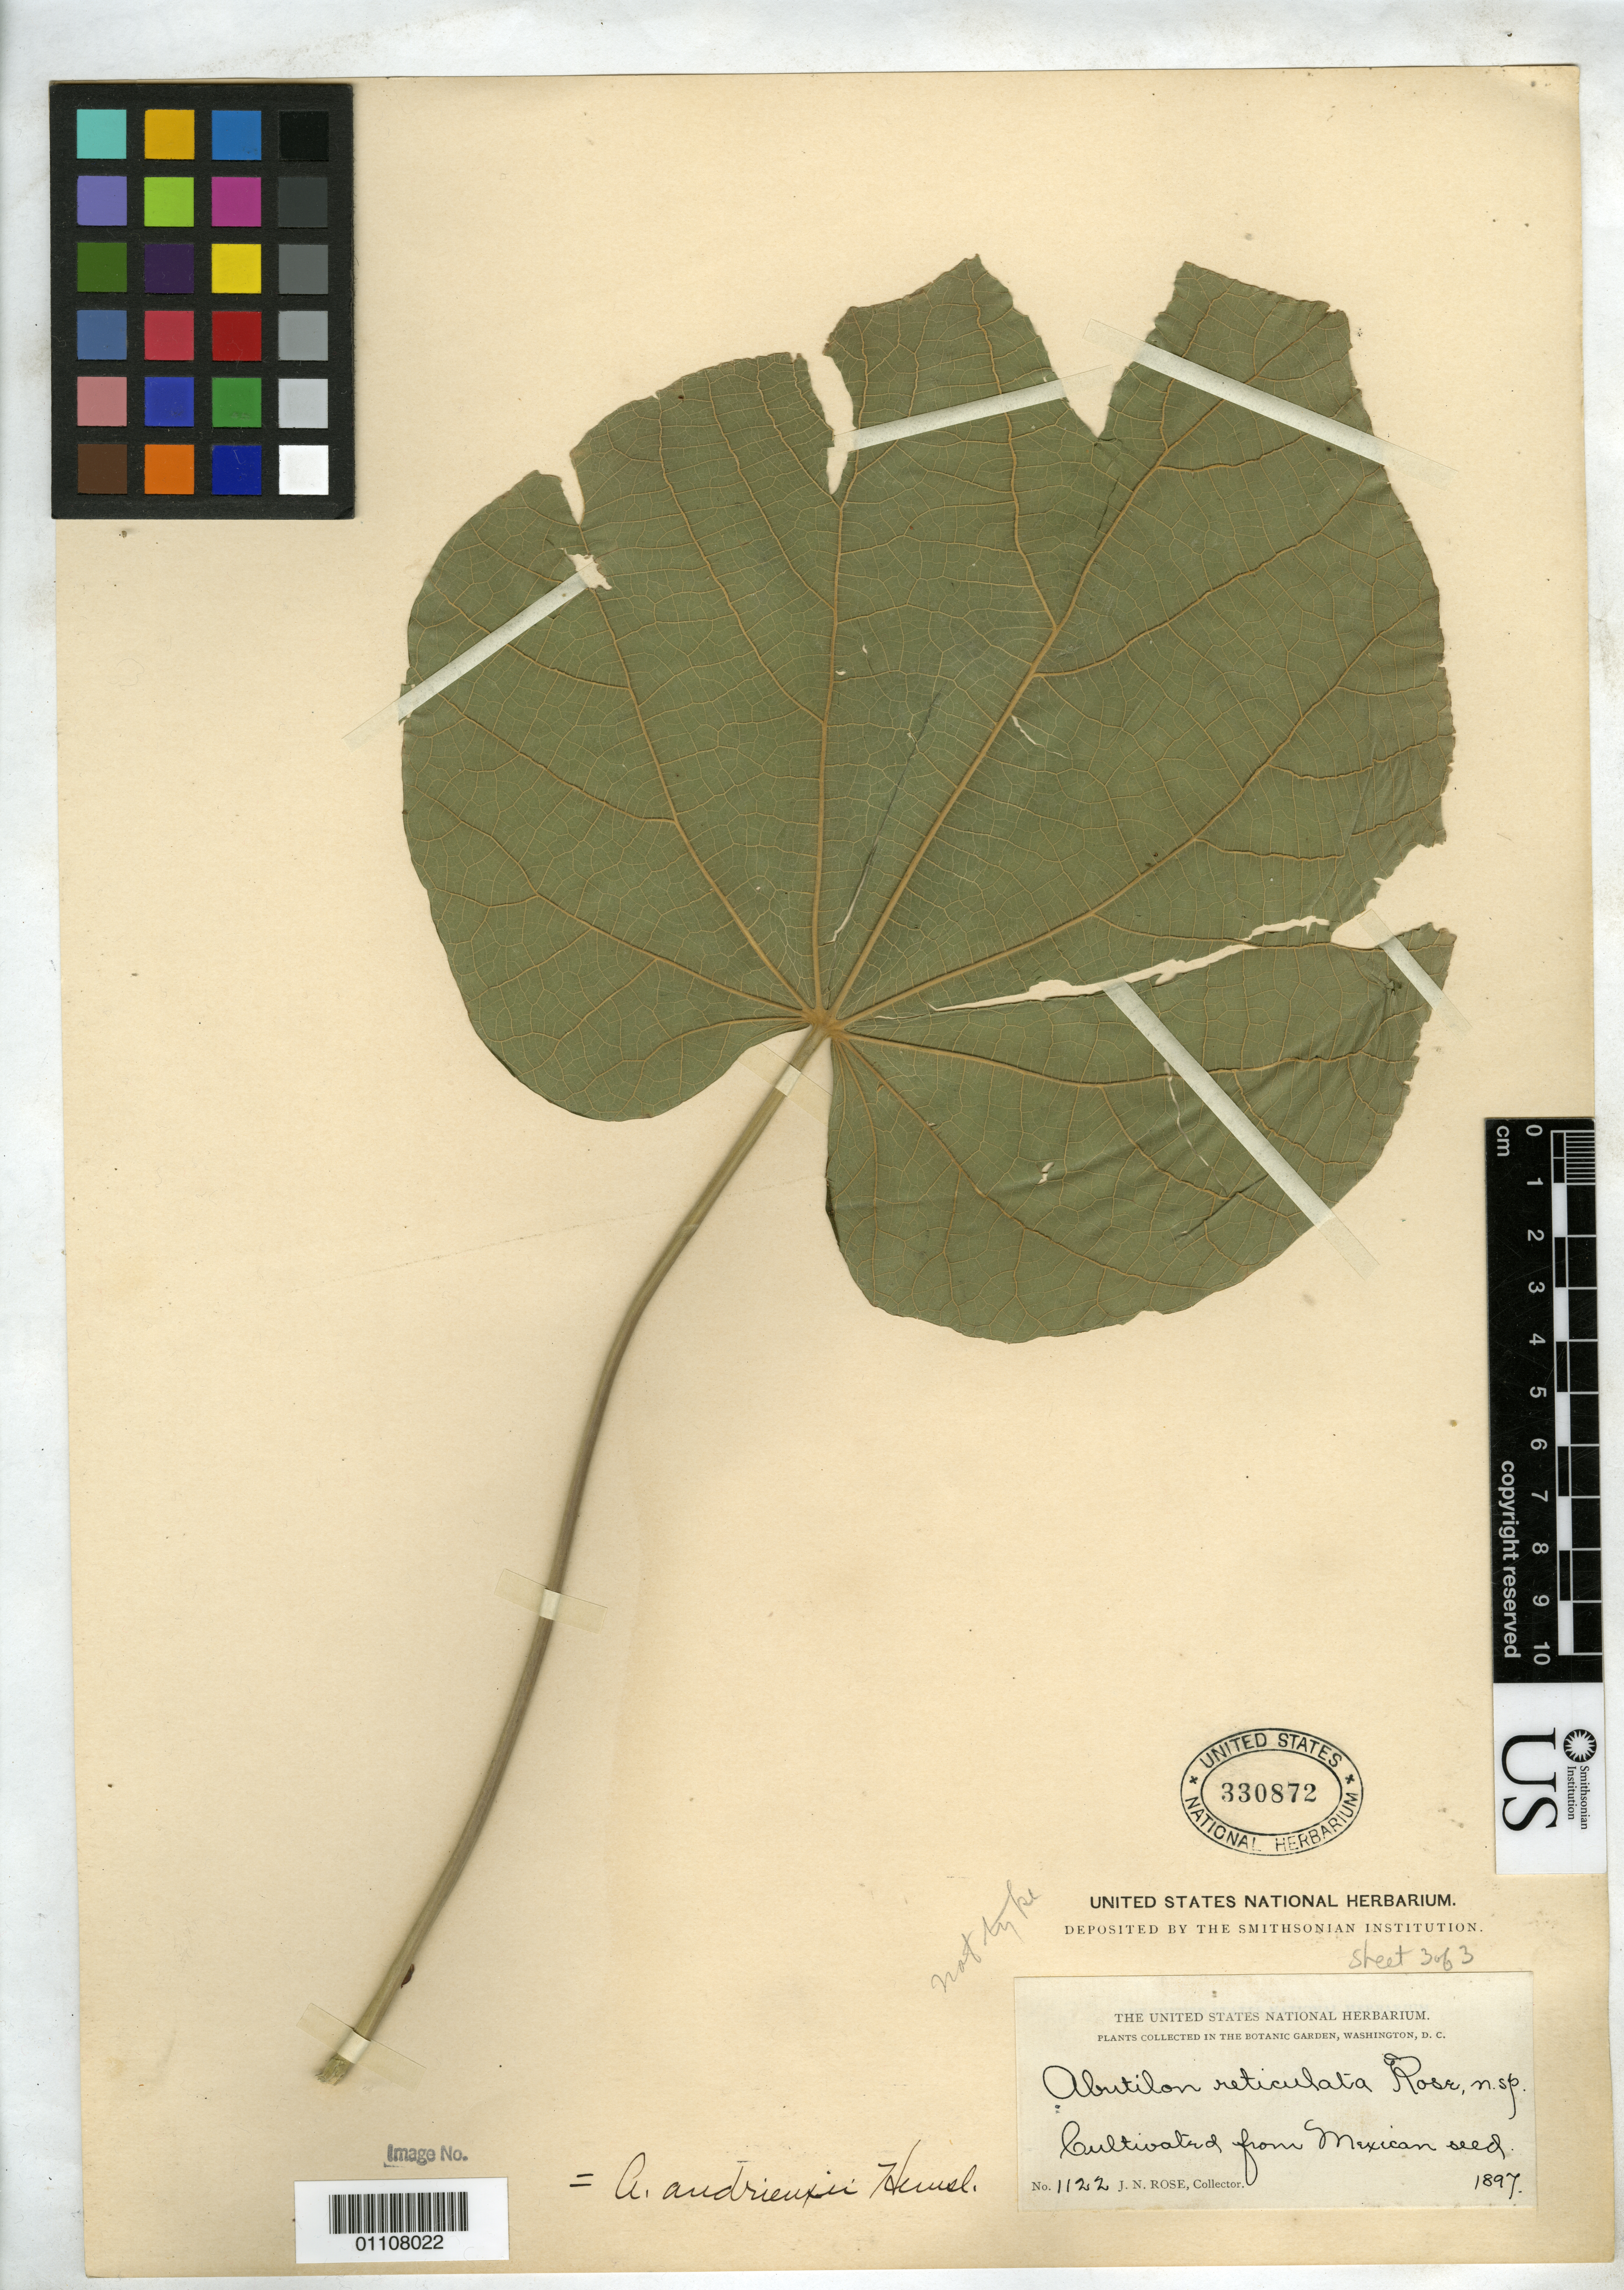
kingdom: Plantae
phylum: Tracheophyta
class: Magnoliopsida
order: Malvales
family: Malvaceae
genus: Abutilon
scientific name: Abutilon reticulatum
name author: Rose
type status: Syntype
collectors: J. N. Rose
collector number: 1122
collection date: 1897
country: United States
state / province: District of Columbia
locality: Collected in the Botanic Garden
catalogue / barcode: US 330872